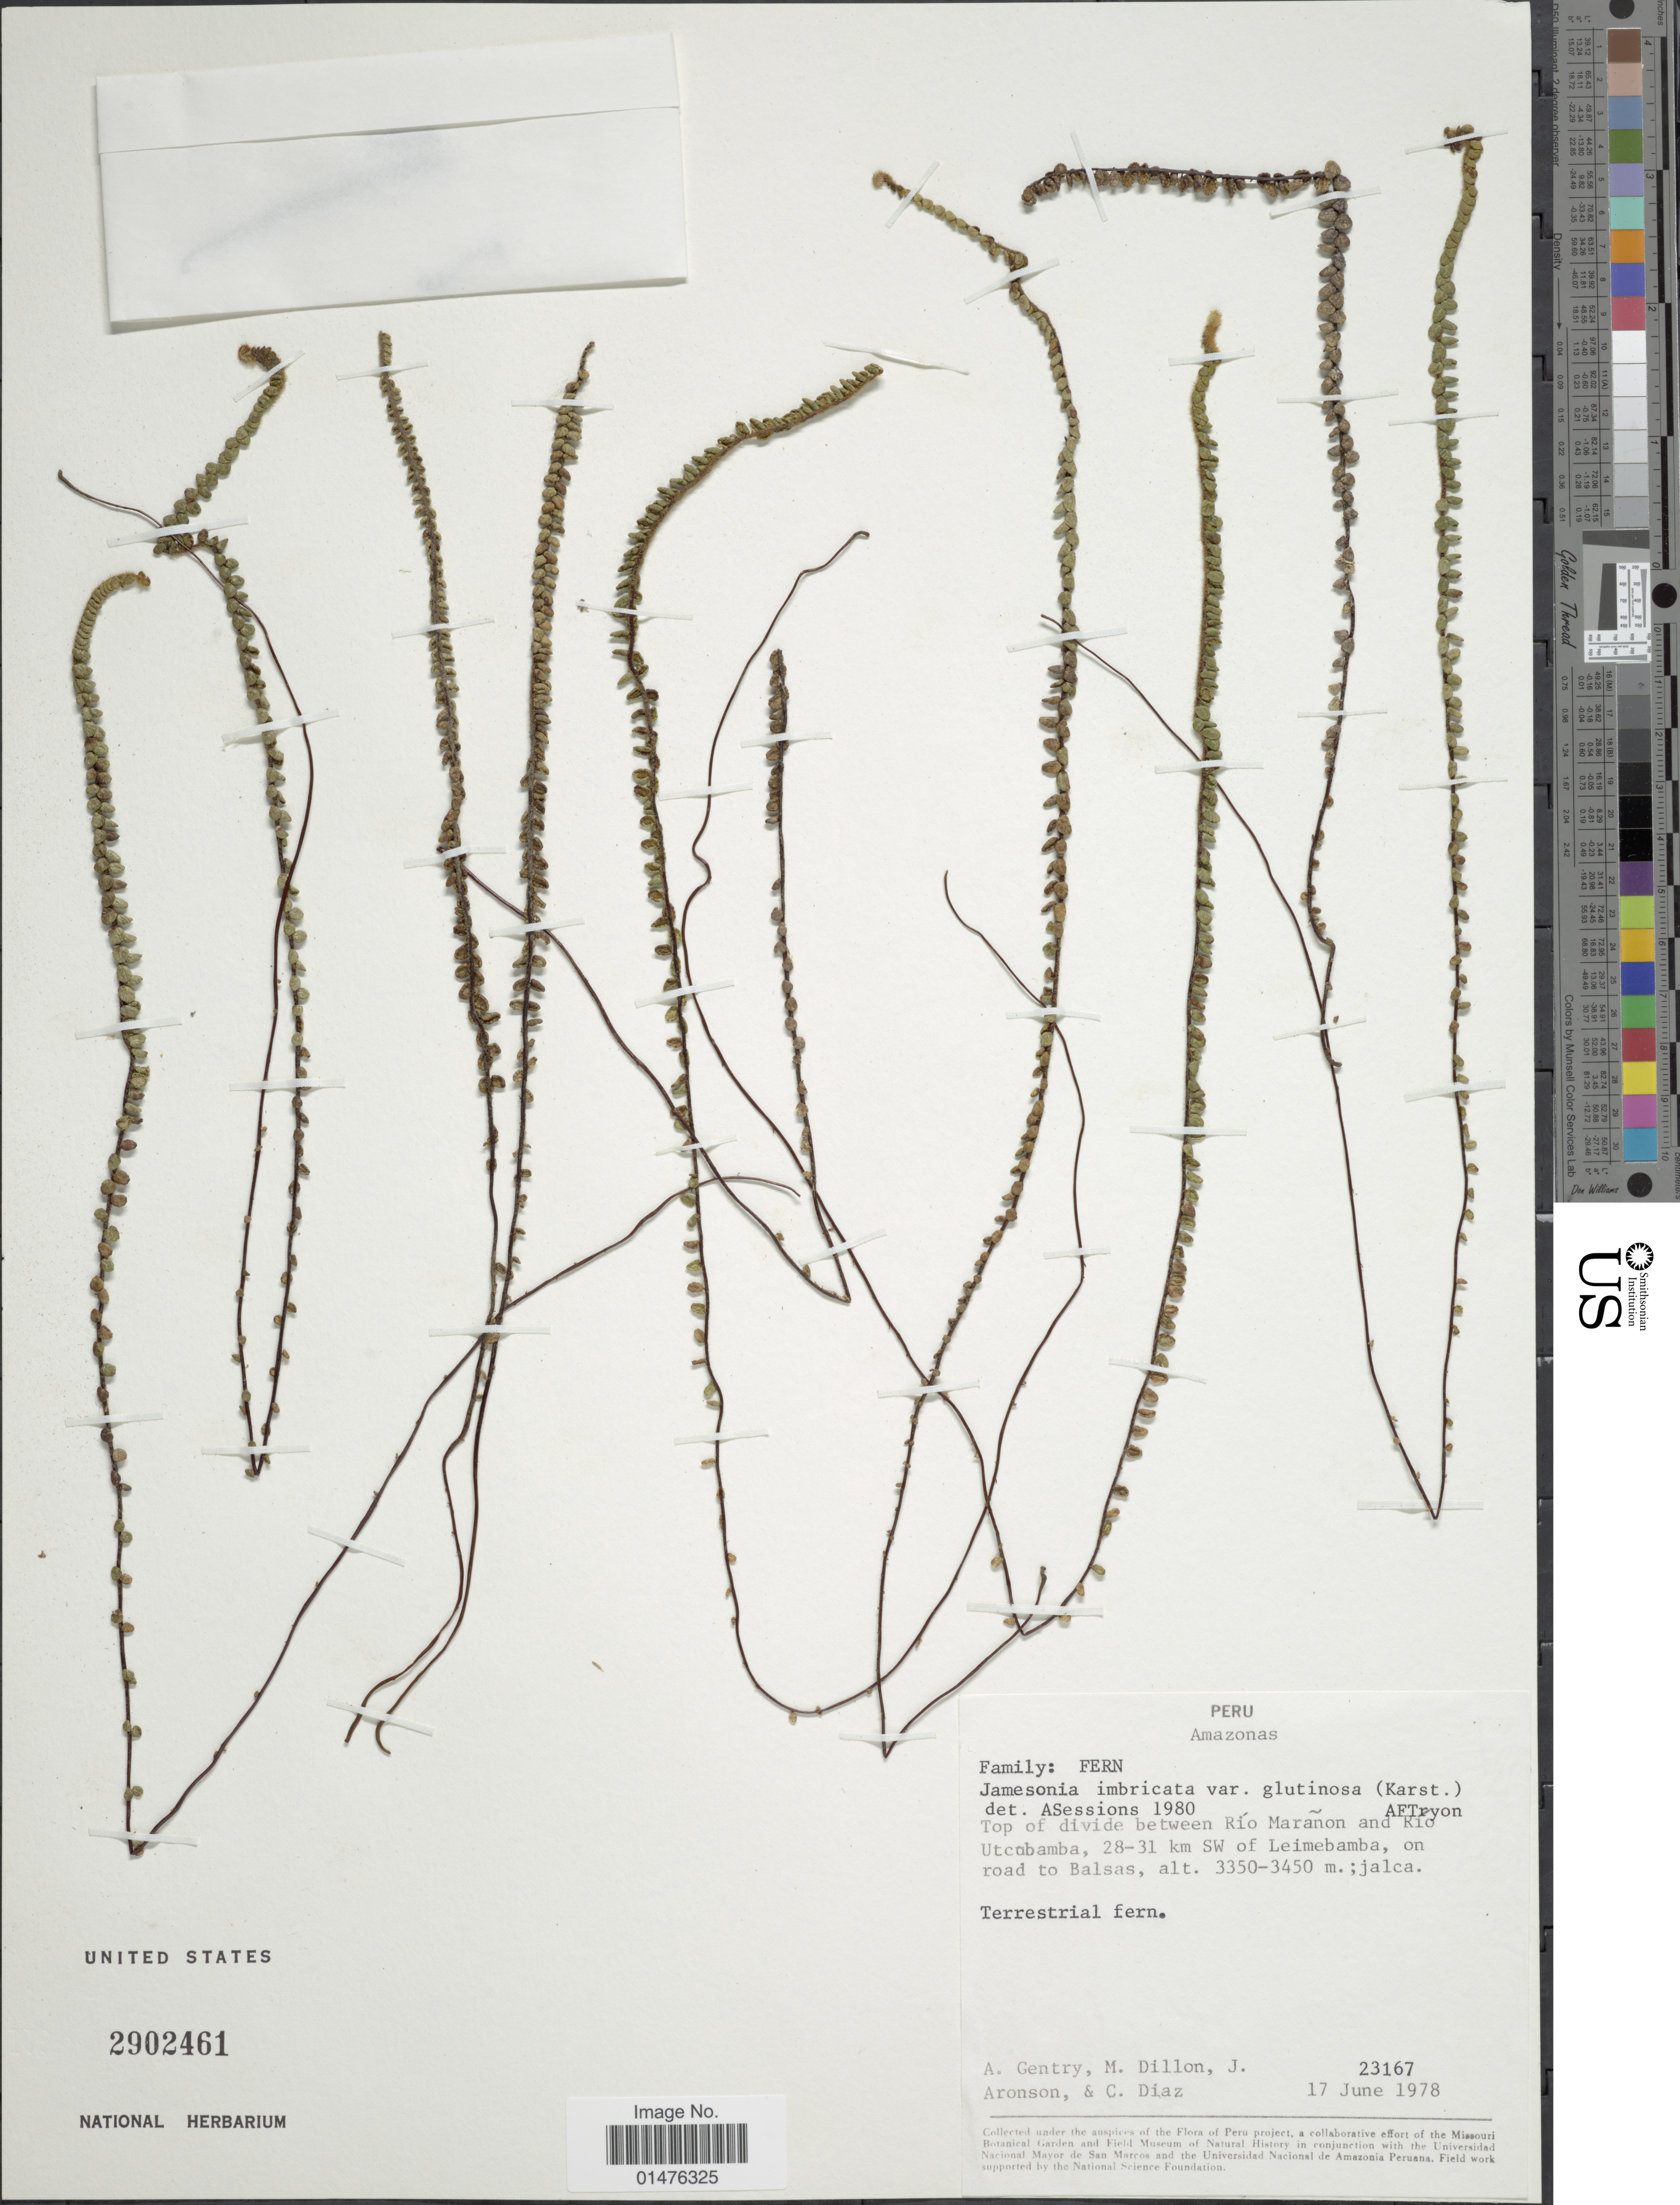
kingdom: Plantae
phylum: Tracheophyta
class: Polypodiopsida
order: Polypodiales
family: Pteridaceae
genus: Jamesonia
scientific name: Jamesonia imbricata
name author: (Sw.) Hook. & Grev.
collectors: A. H. Gentry, M. O. Dillon, J. Aronson & C. Díaz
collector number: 23167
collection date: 1978-06-17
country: Peru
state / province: Amazonas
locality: Top of divide between Río Marañon and Río Utcobamba, 28-31 km SW of Leimebamba, on road to Balsas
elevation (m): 3350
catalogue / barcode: US 2902461